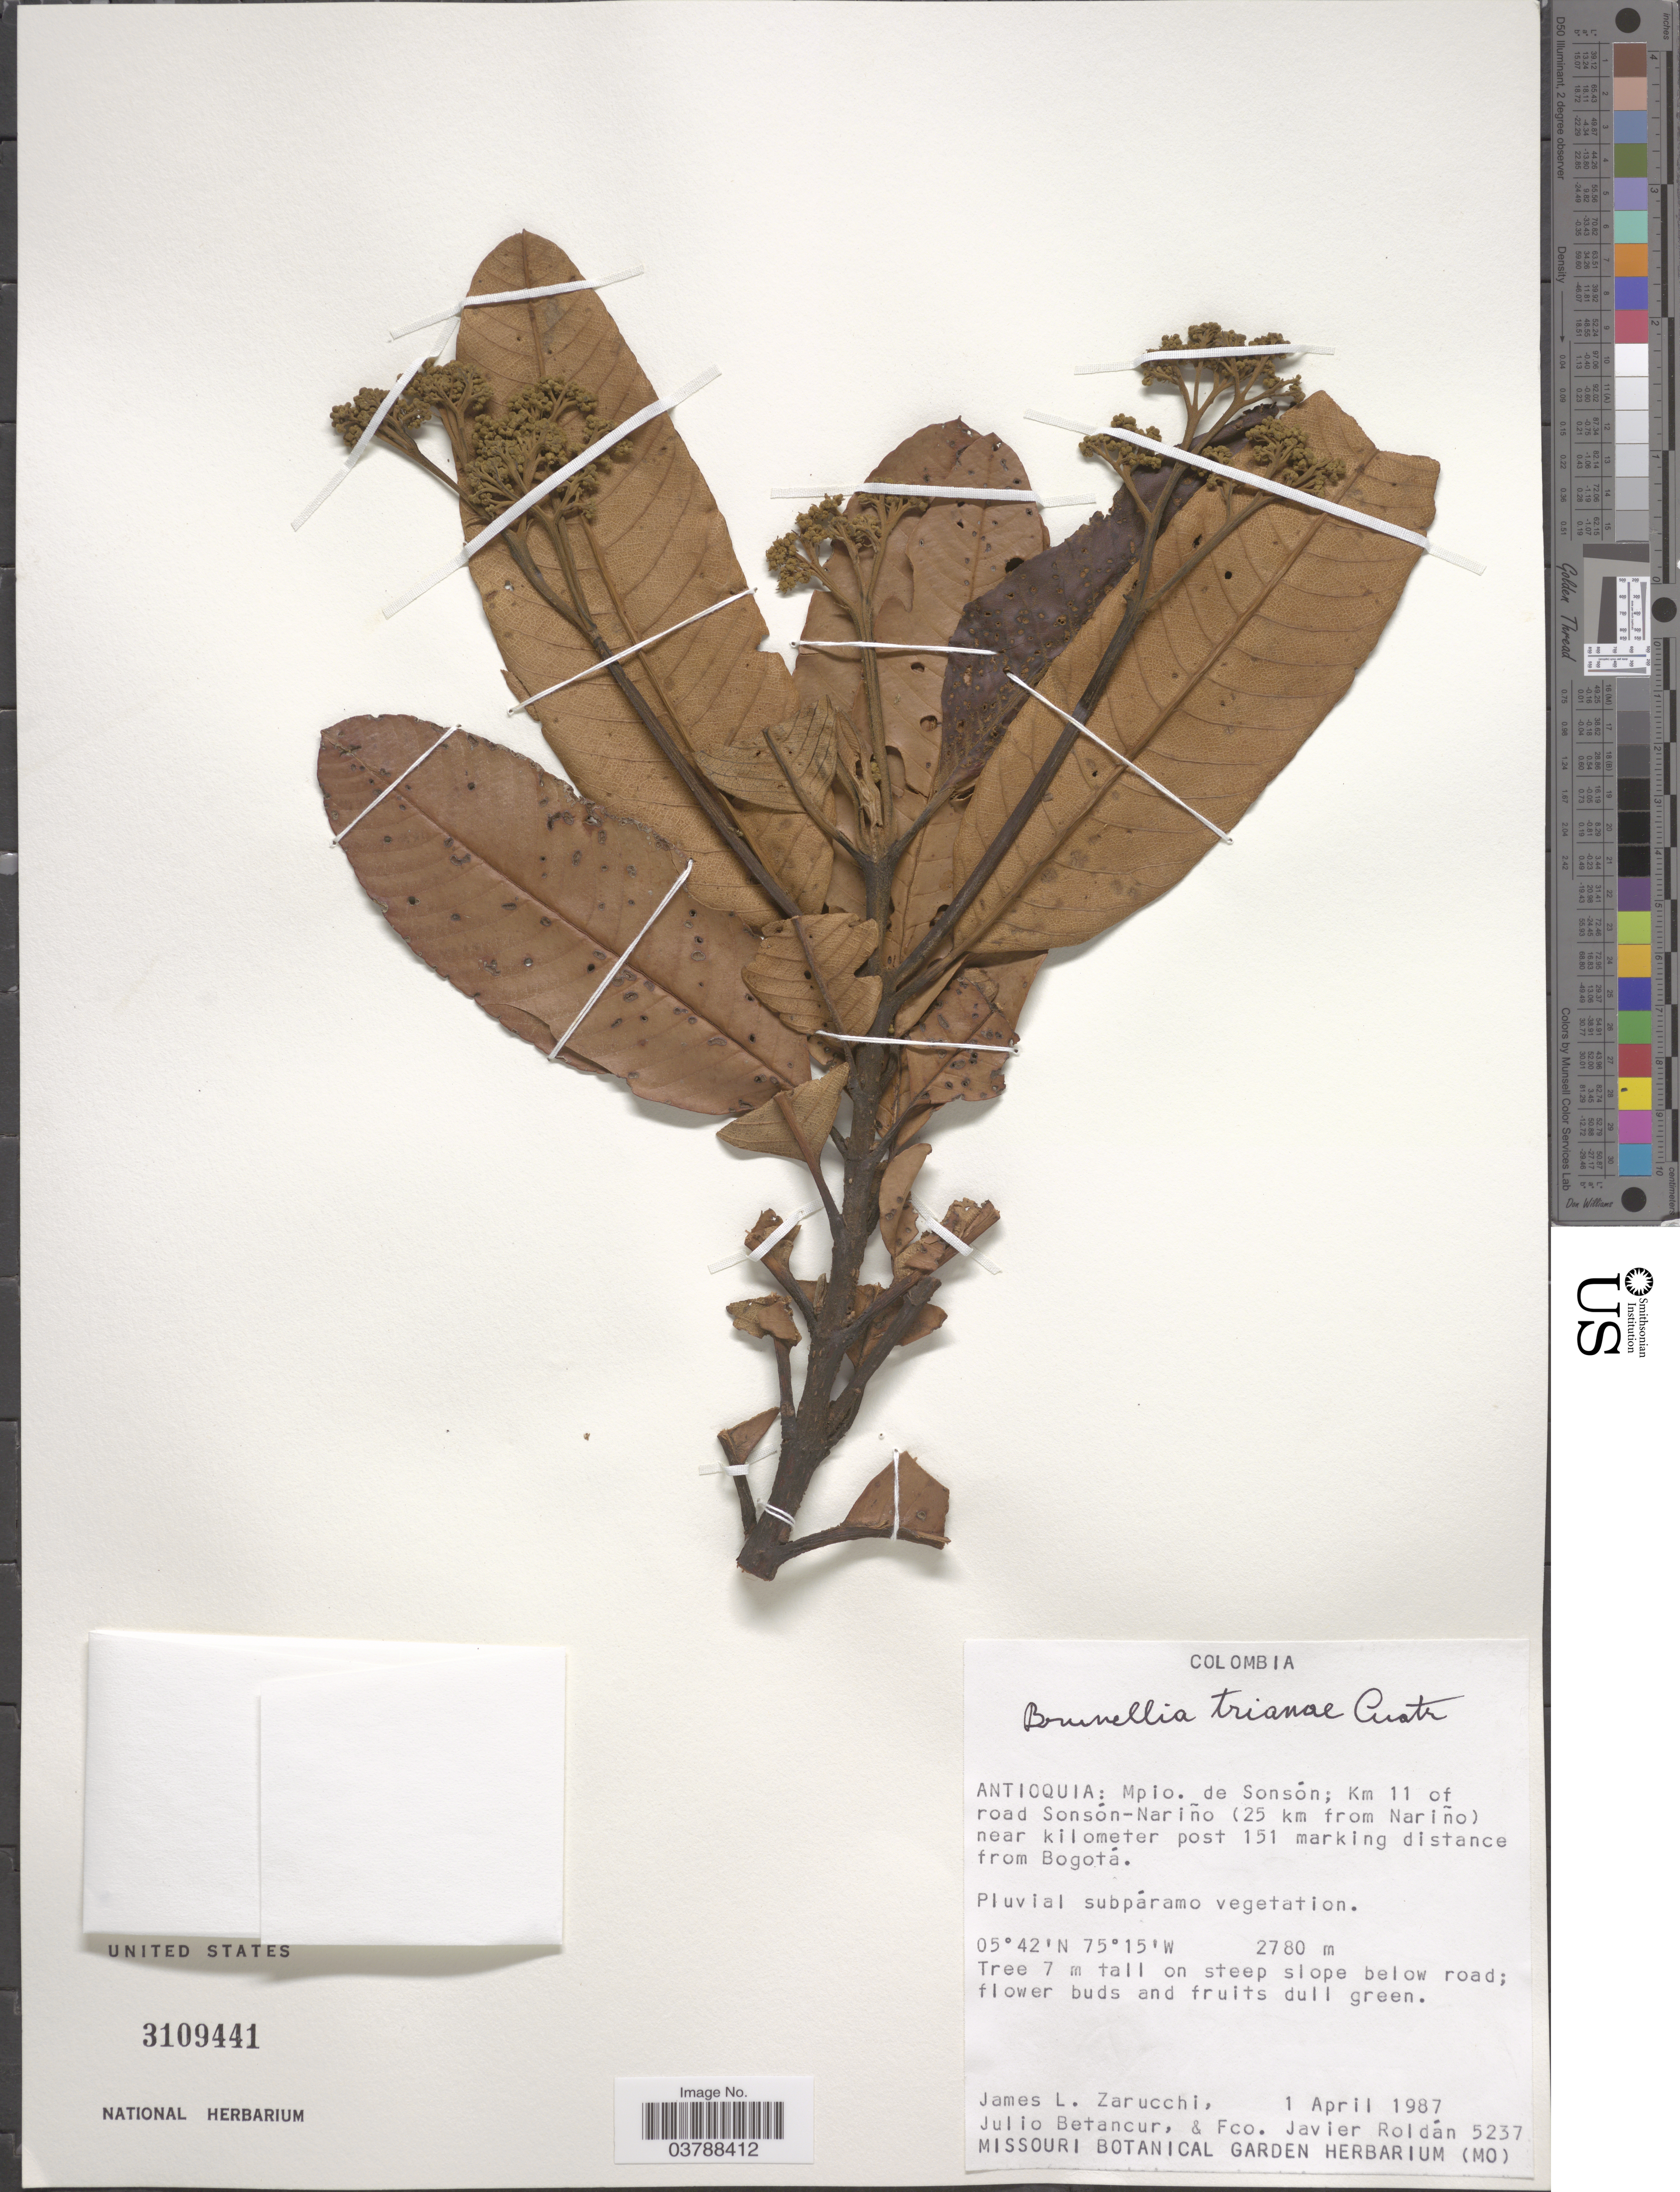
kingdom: Plantae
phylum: Tracheophyta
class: Magnoliopsida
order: Oxalidales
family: Brunelliaceae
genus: Brunellia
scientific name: Brunellia trianae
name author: Cuatrec.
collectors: J. L. Zarucchi, J. Betancur & F. J. Roldán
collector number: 5237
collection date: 1987-04-01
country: Colombia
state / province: Antioquia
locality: Mpio. de Sonsón; Km 11 of road Sonsón-Nariño (25 km from Nariño) near kilometer post 151 marking distance from Bogotá.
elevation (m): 2780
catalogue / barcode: US 3109441